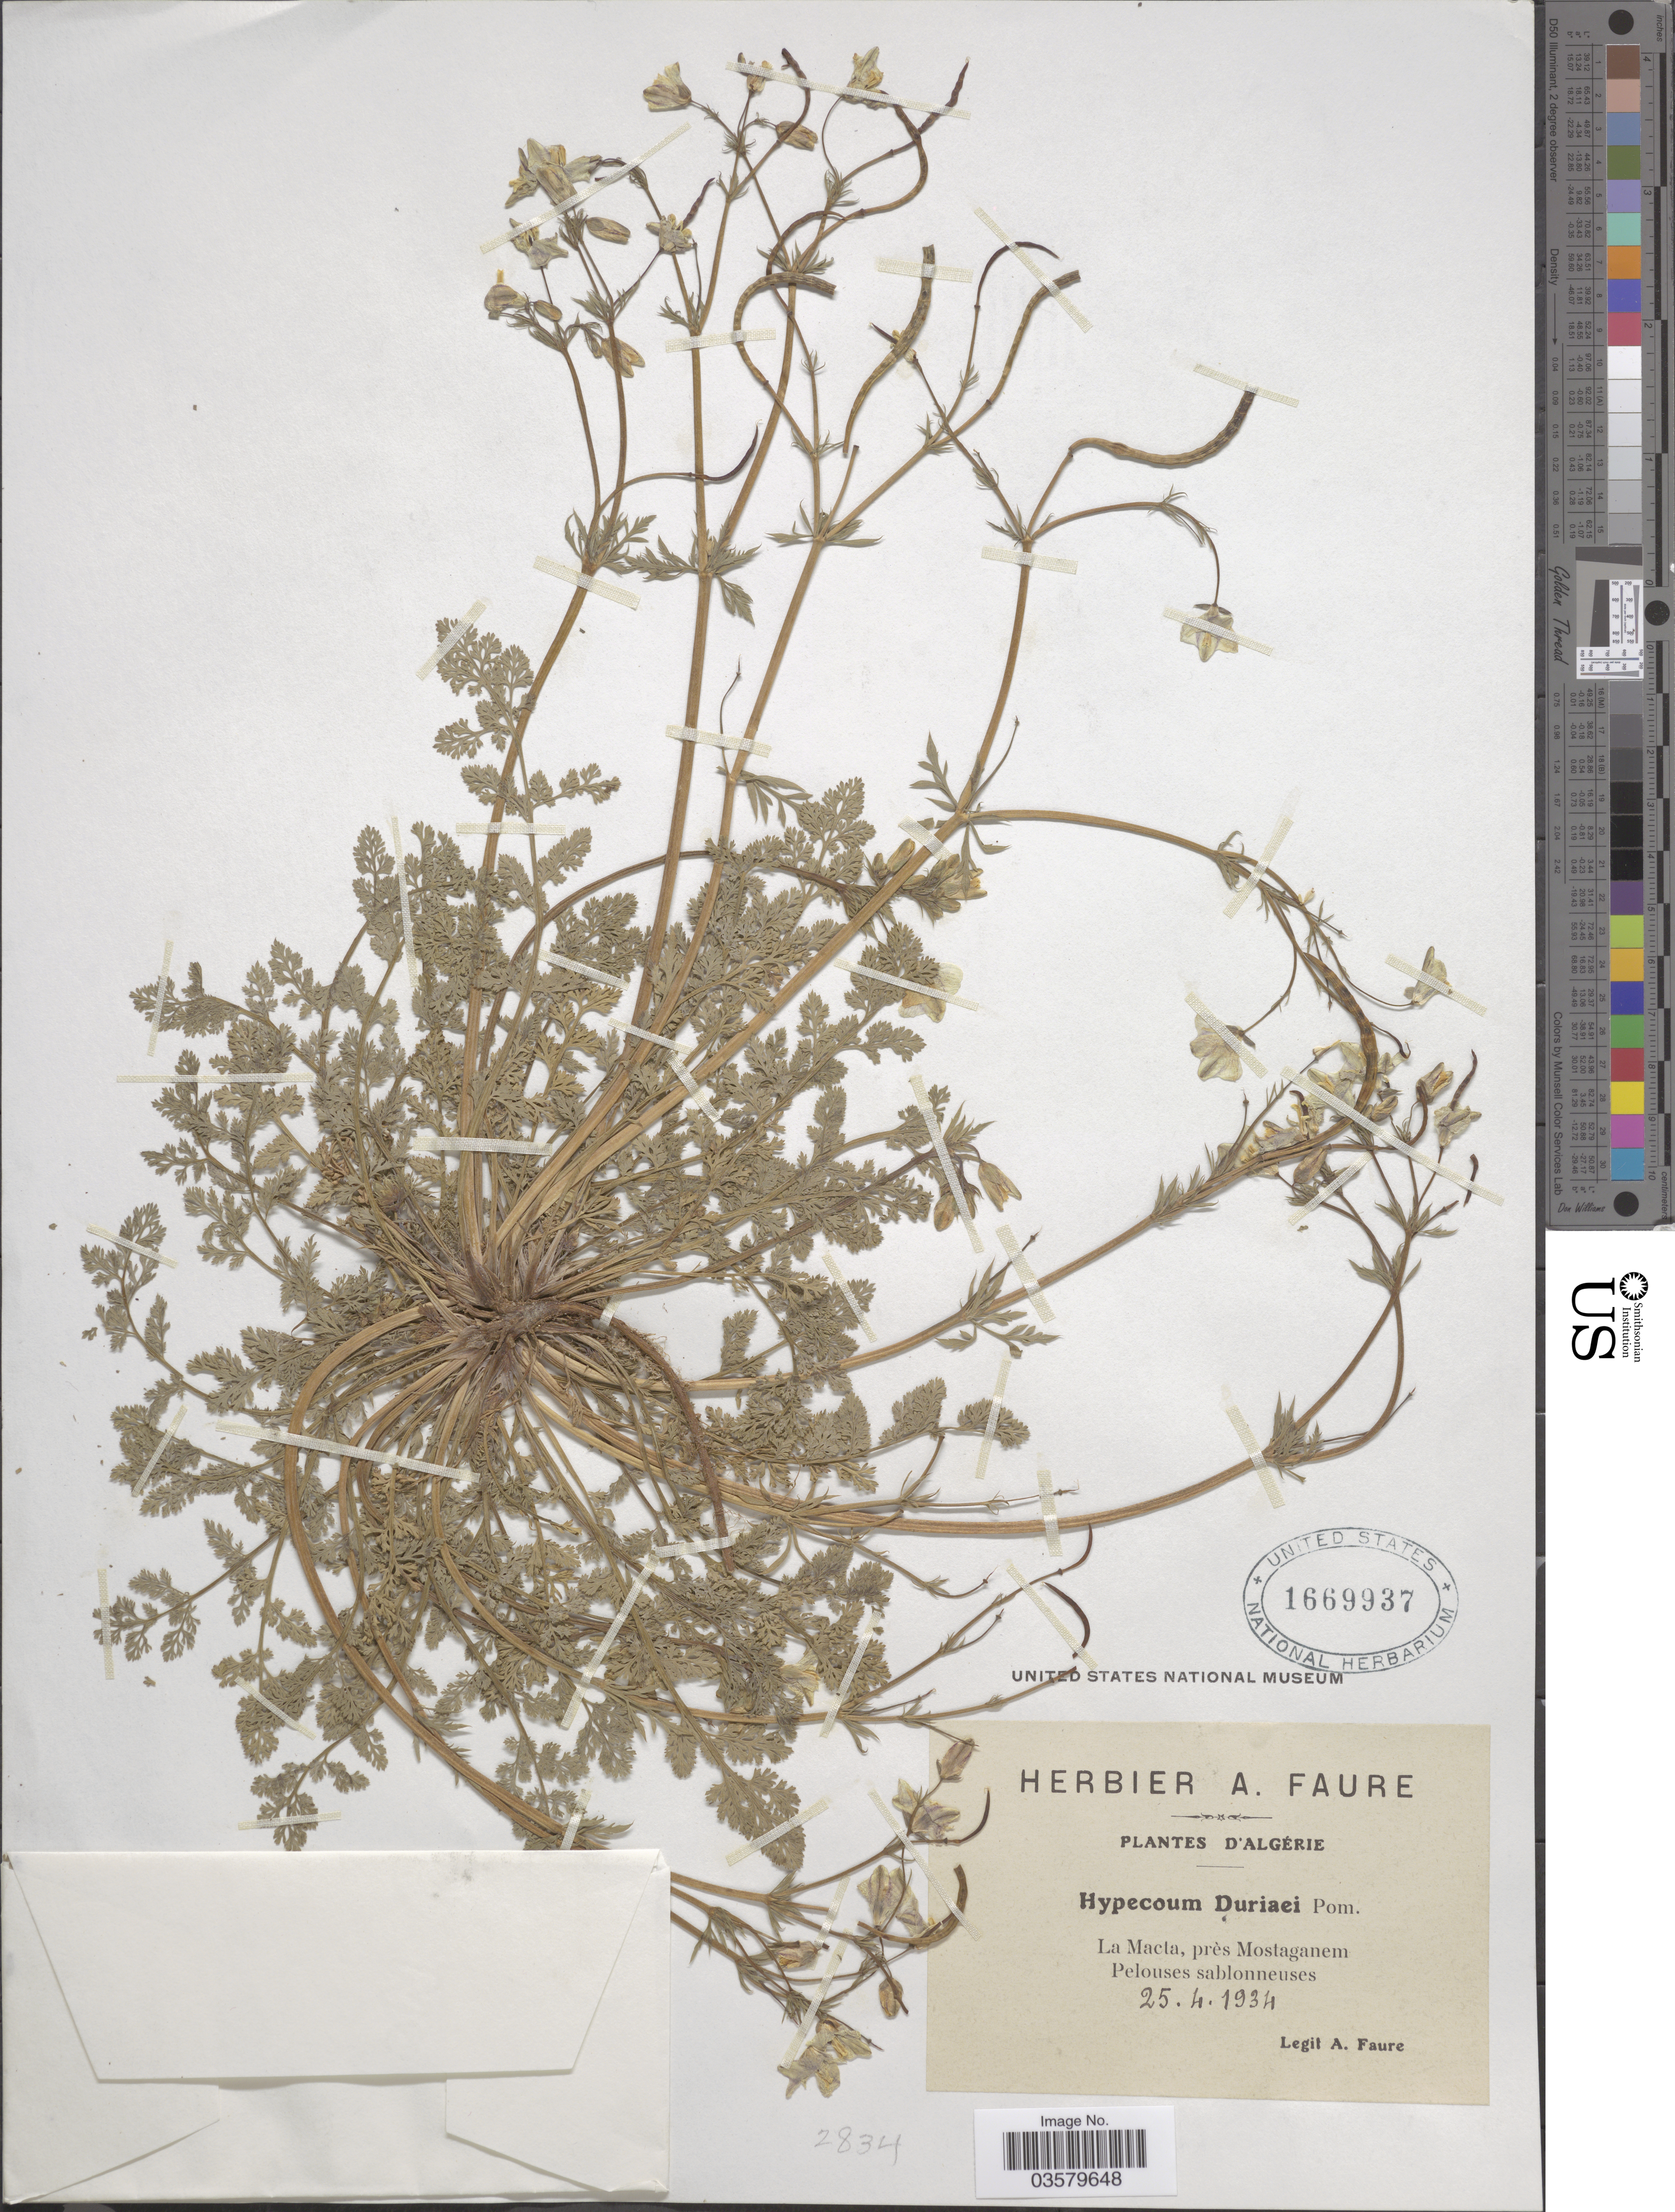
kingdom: Plantae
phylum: Tracheophyta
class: Magnoliopsida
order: Ranunculales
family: Papaveraceae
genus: Hypecoum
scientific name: Hypecoum duriaei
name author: Pomel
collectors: A. Faure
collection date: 1934-04-25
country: Algeria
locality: La Macta, près Mostaganem.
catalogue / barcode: US 1669937